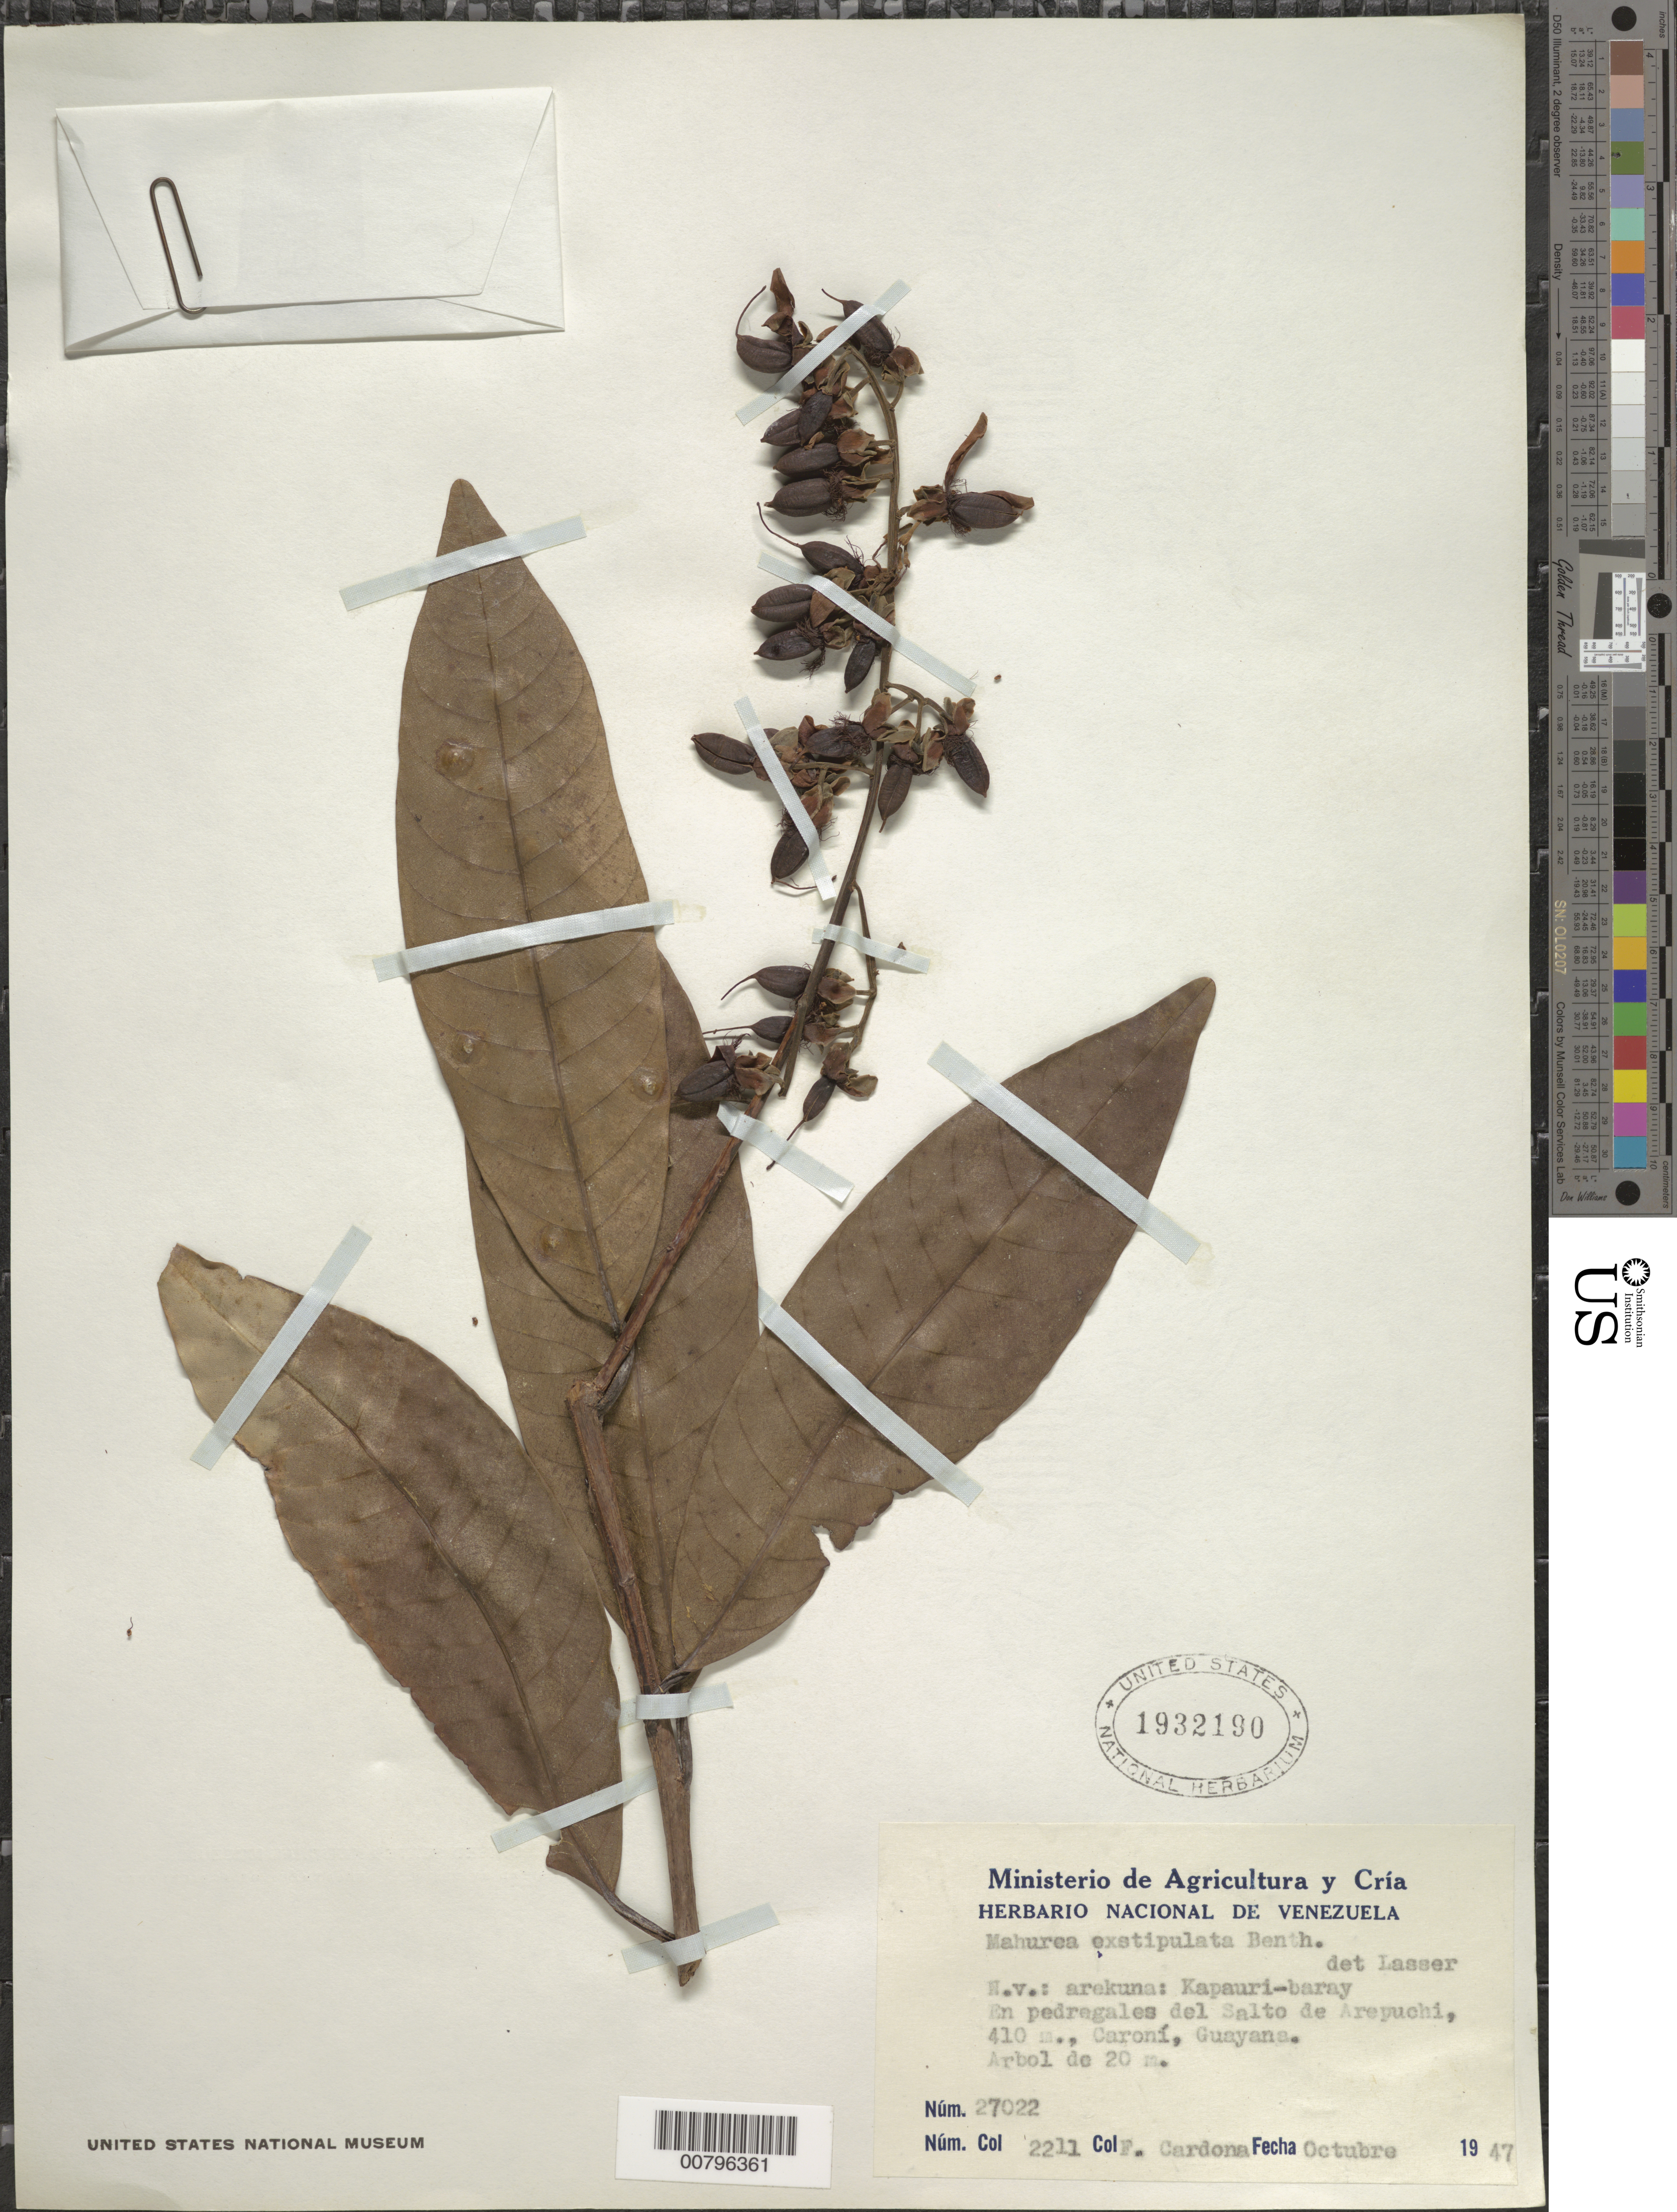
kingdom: Plantae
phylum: Tracheophyta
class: Magnoliopsida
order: Malpighiales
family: Calophyllaceae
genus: Mahurea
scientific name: Mahurea exstipulata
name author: Benth.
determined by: Lasser, --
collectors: F. Cardona Puig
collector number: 2211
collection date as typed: Oct-47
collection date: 1947-10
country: Venezuela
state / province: Bolívar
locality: Río Caroní, Salto de Arepuchi, Guayana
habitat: Pedregales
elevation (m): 410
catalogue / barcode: US 1932190